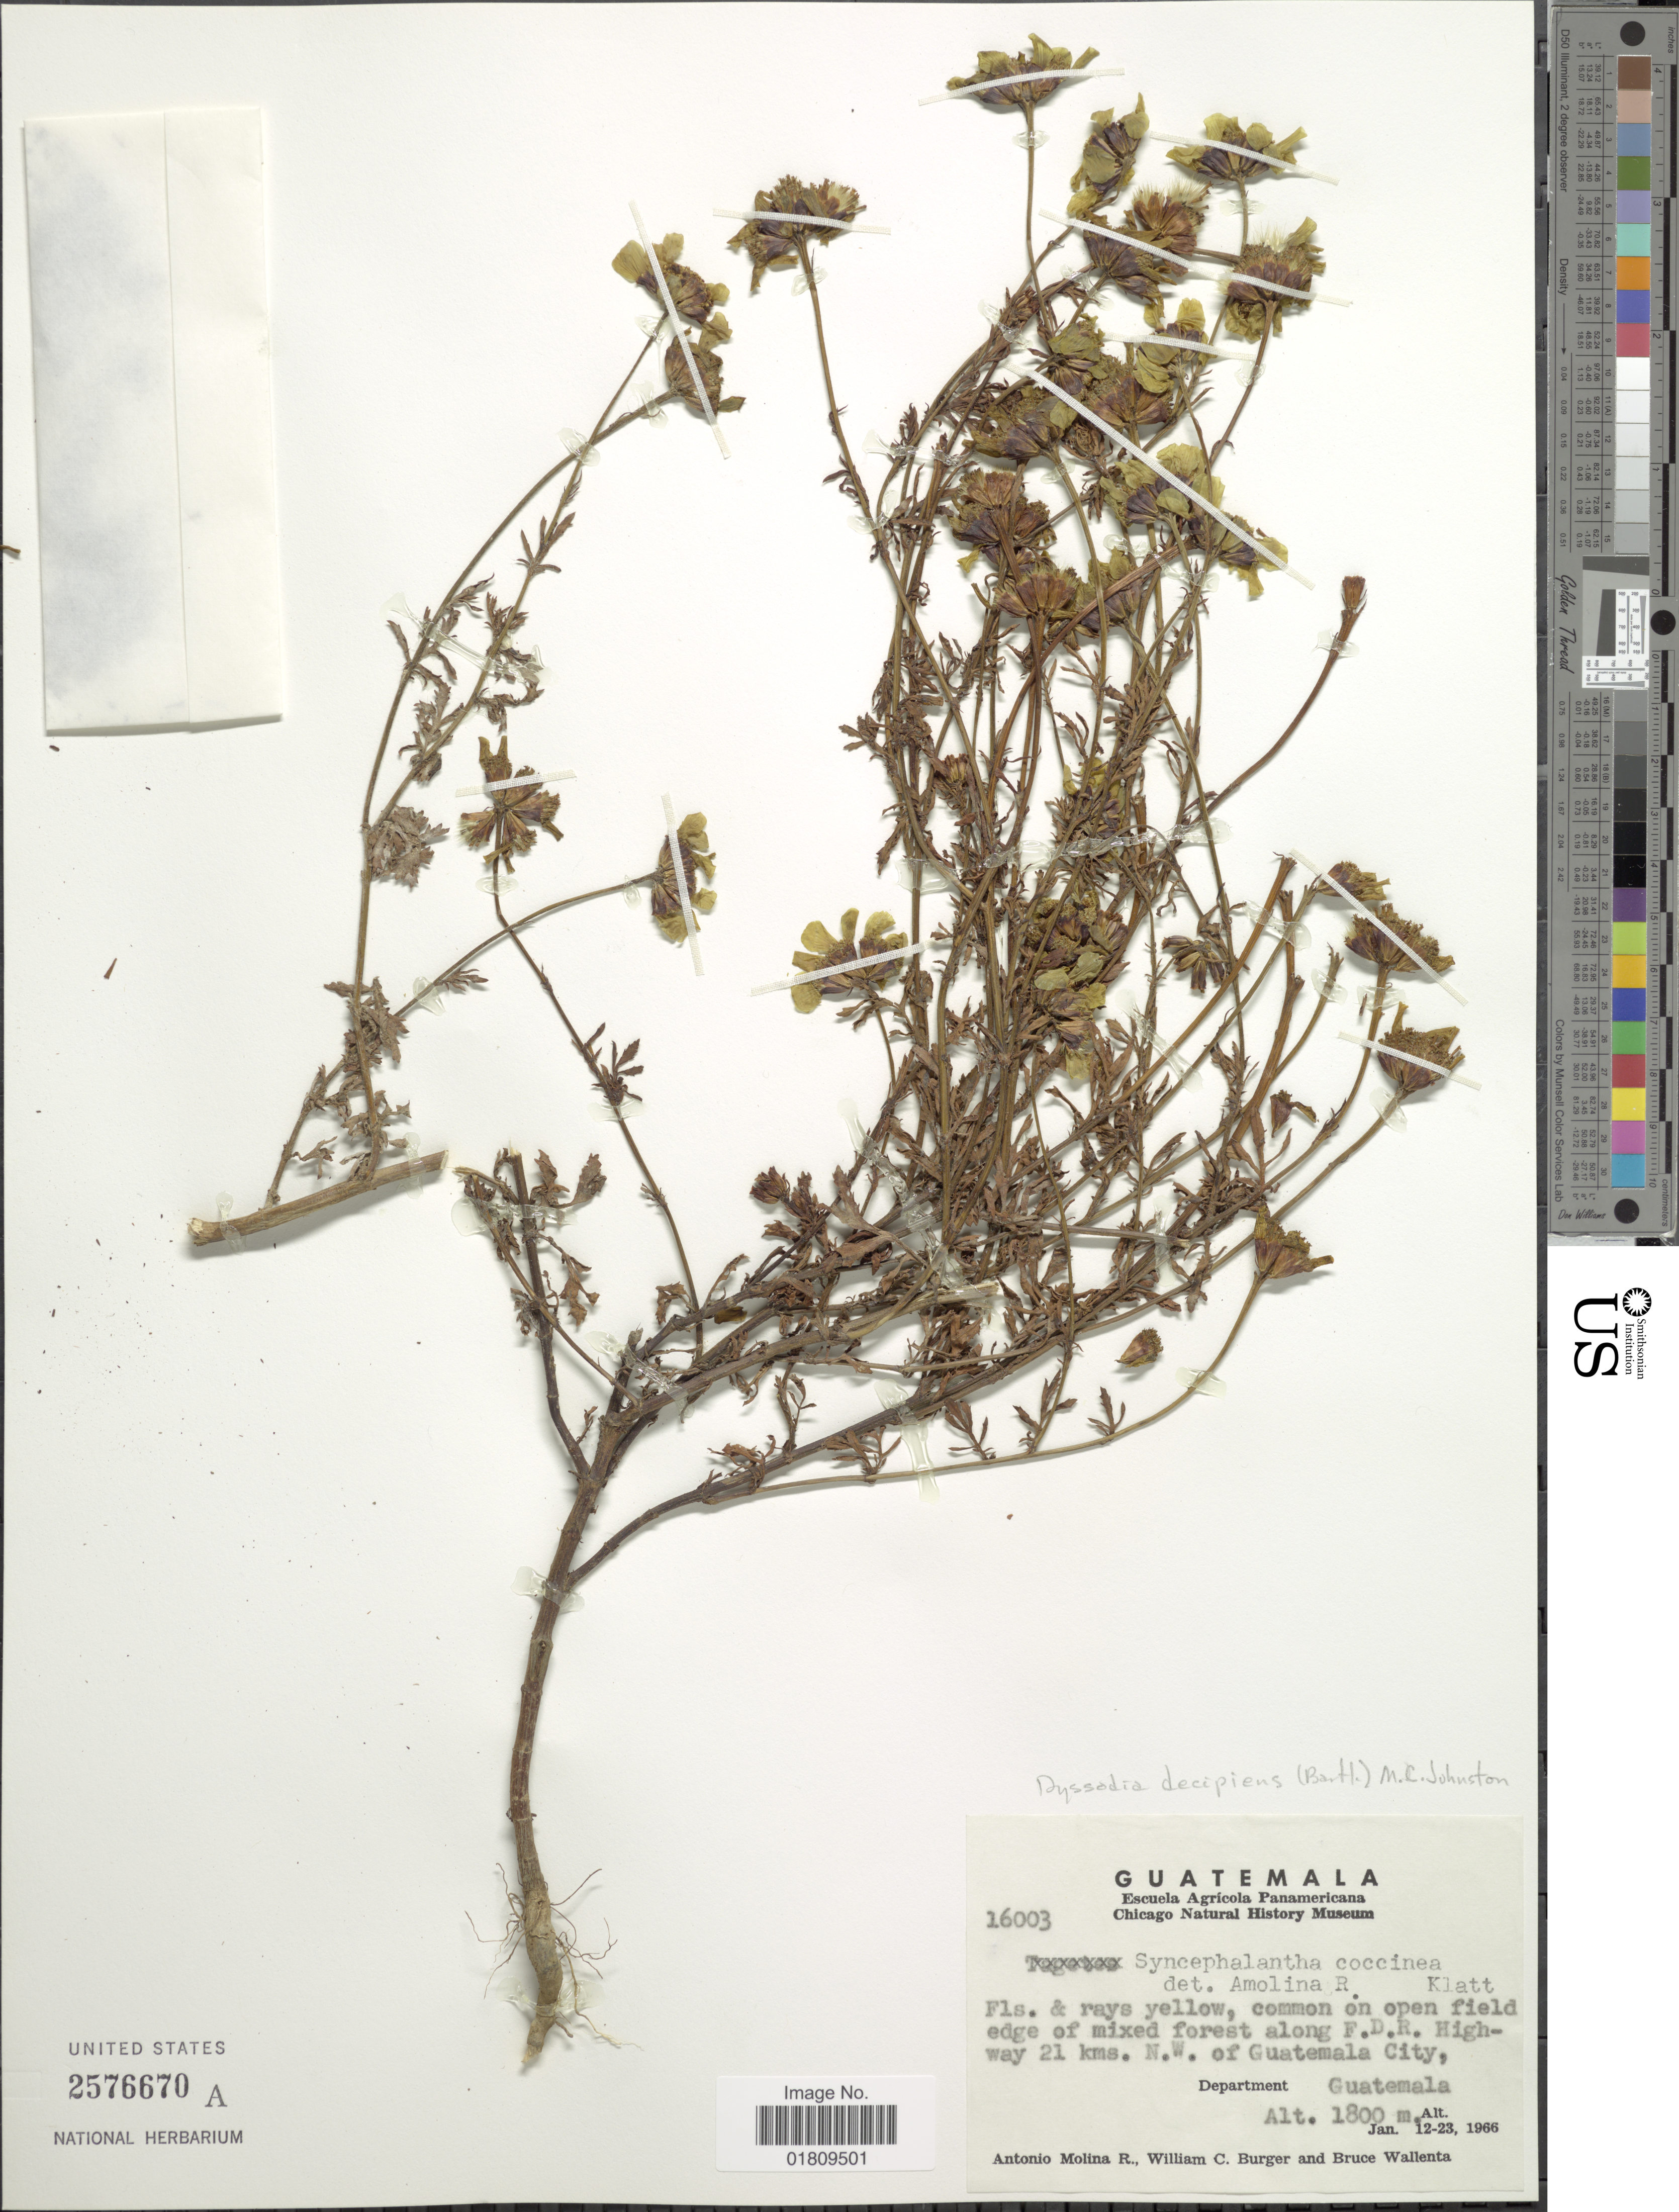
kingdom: Plantae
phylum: Tracheophyta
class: Magnoliopsida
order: Asterales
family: Asteraceae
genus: Dyssodia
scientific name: Dyssodia decipiens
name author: (Bartl.) M.C. Johnst. ex M.C. Johnst. & B.L. Turner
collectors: A. Molina R., W. Burger & B. Wallenta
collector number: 16003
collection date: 1966-01-12/1966-01-23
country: Guatemala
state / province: Guatemala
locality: Open field edge of mixed forest along F.D.R. Highway 21 kms. N.W. of Guatemala City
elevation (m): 1800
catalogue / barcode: US 2576670A